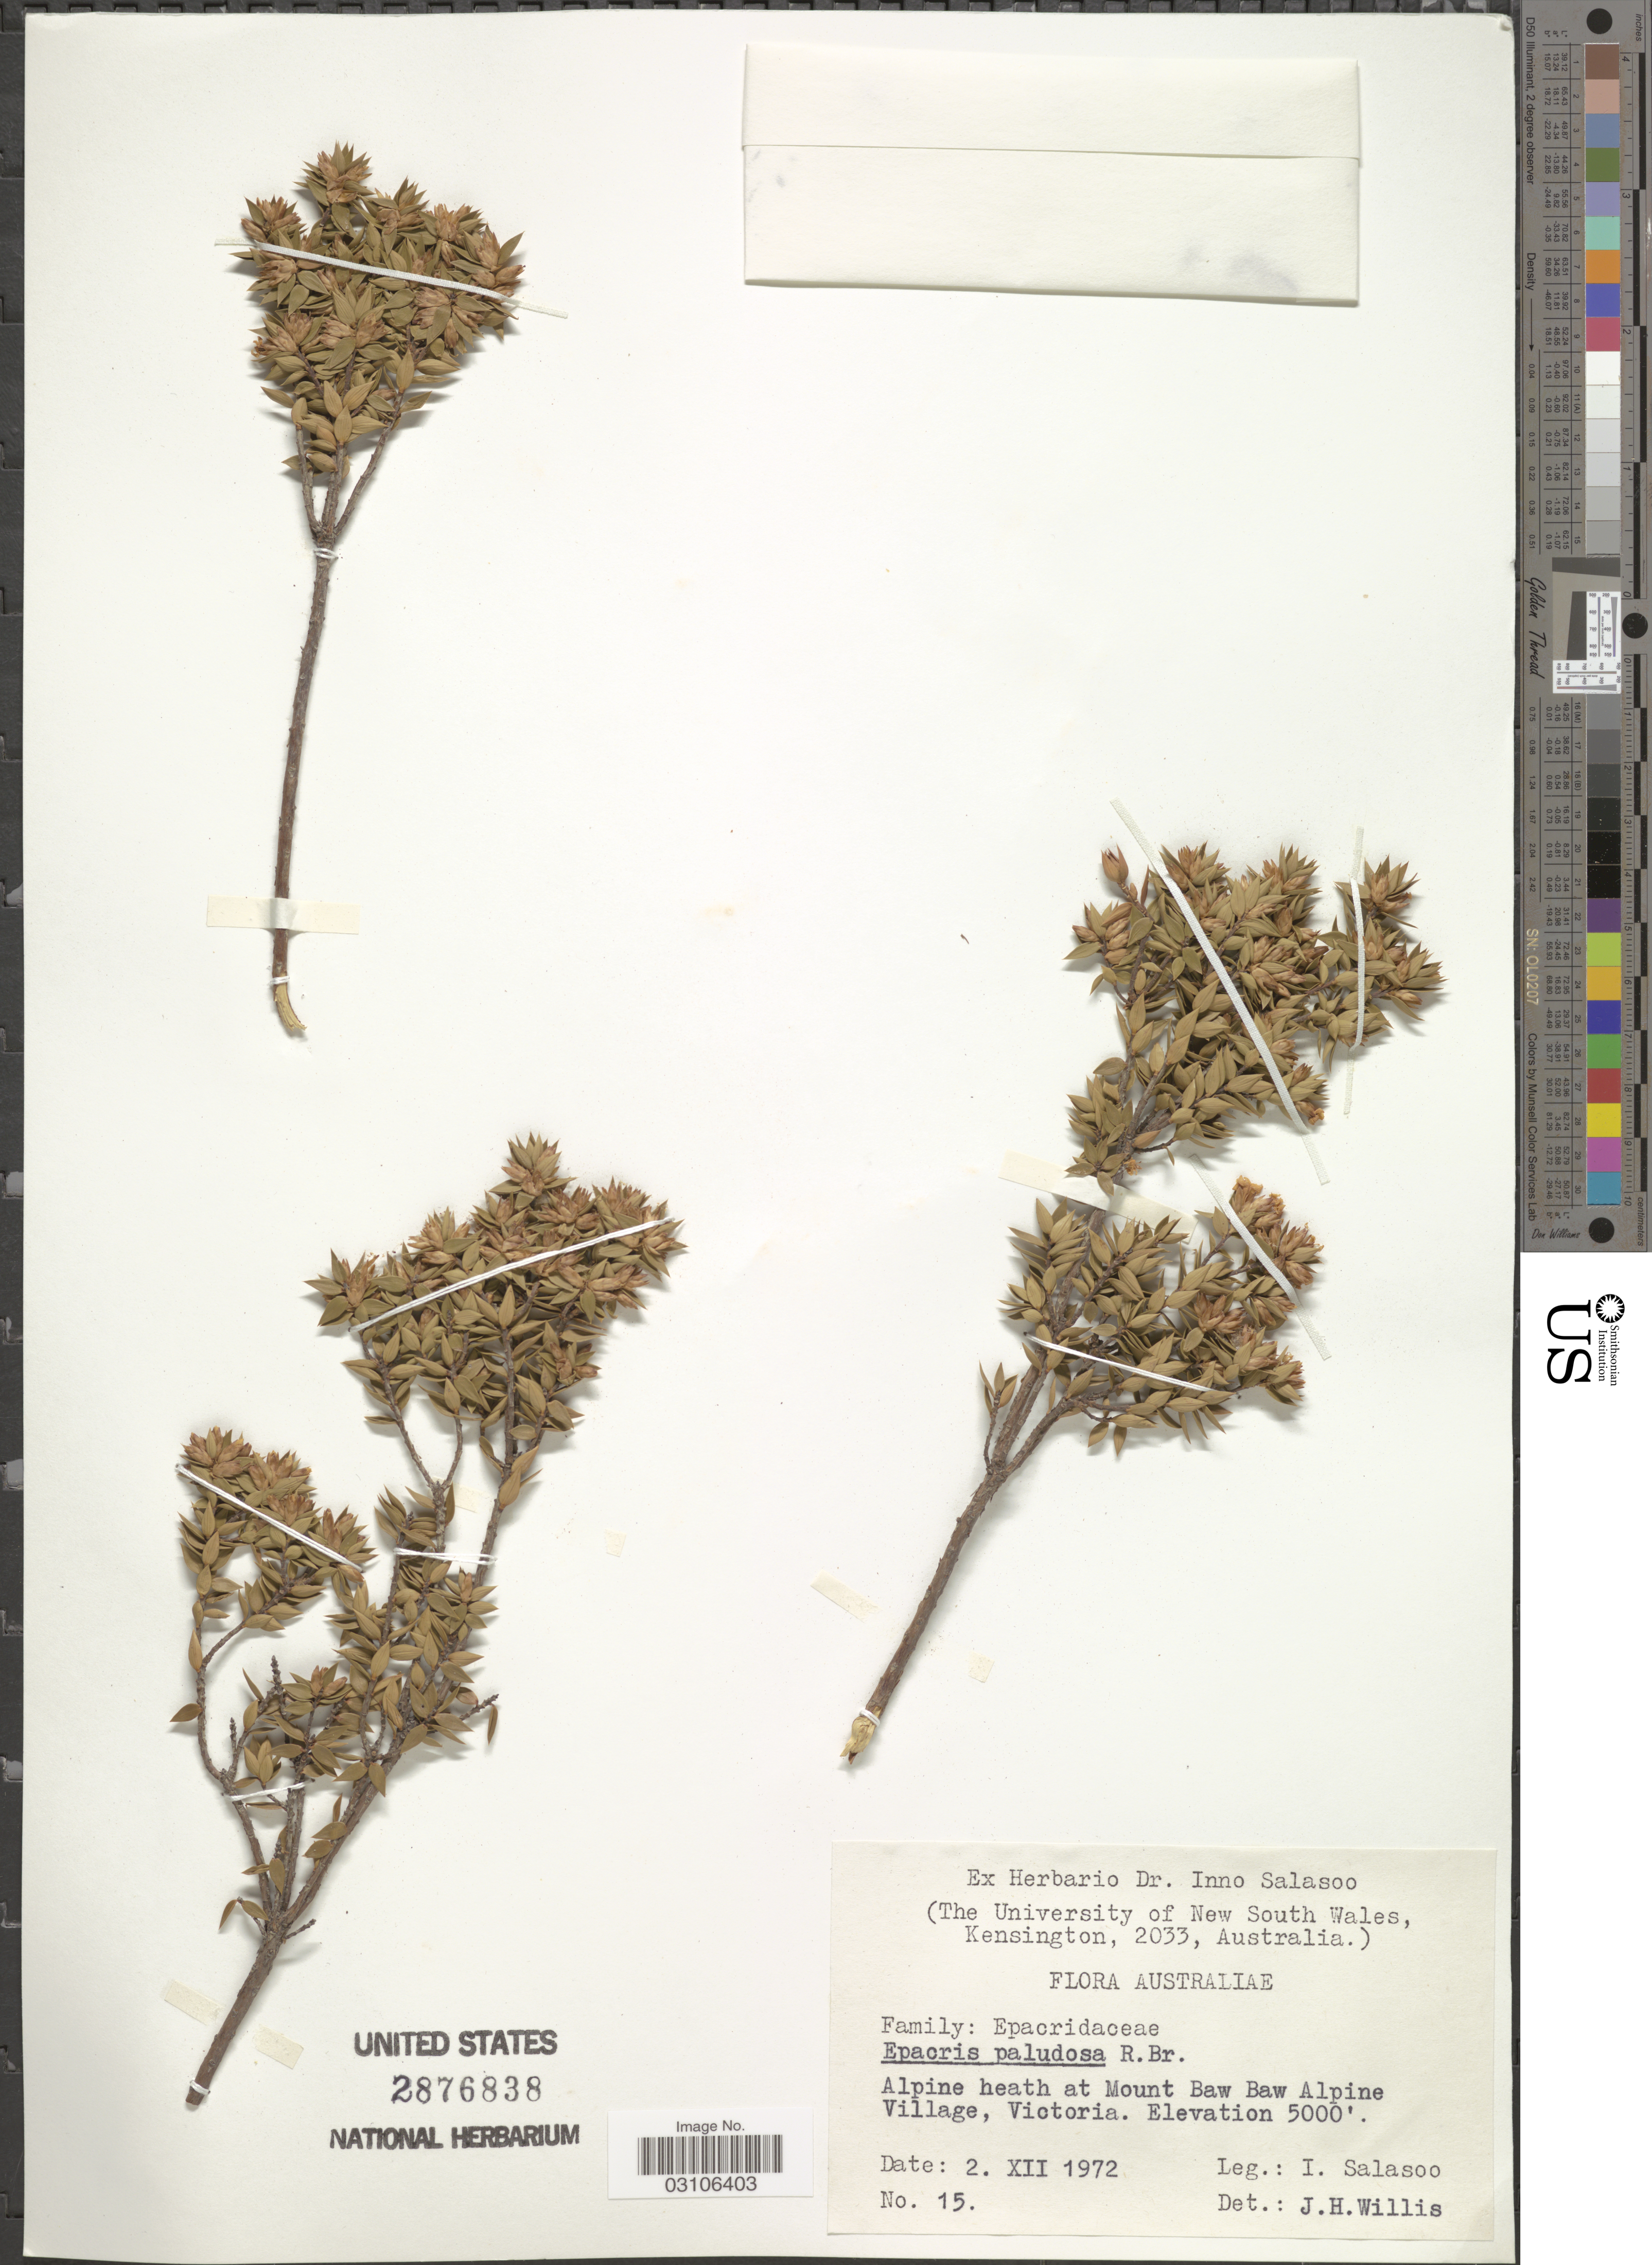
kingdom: Plantae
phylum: Tracheophyta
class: Magnoliopsida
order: Ericales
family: Ericaceae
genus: Epacris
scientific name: Epacris paludosa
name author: R. Br.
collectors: I. Salasoo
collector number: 15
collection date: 1972-12-02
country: Australia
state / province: Victoria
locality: Alpine heath at Mount Baw Baw Alpine Village, Victoria.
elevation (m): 1524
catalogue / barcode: US 2876838